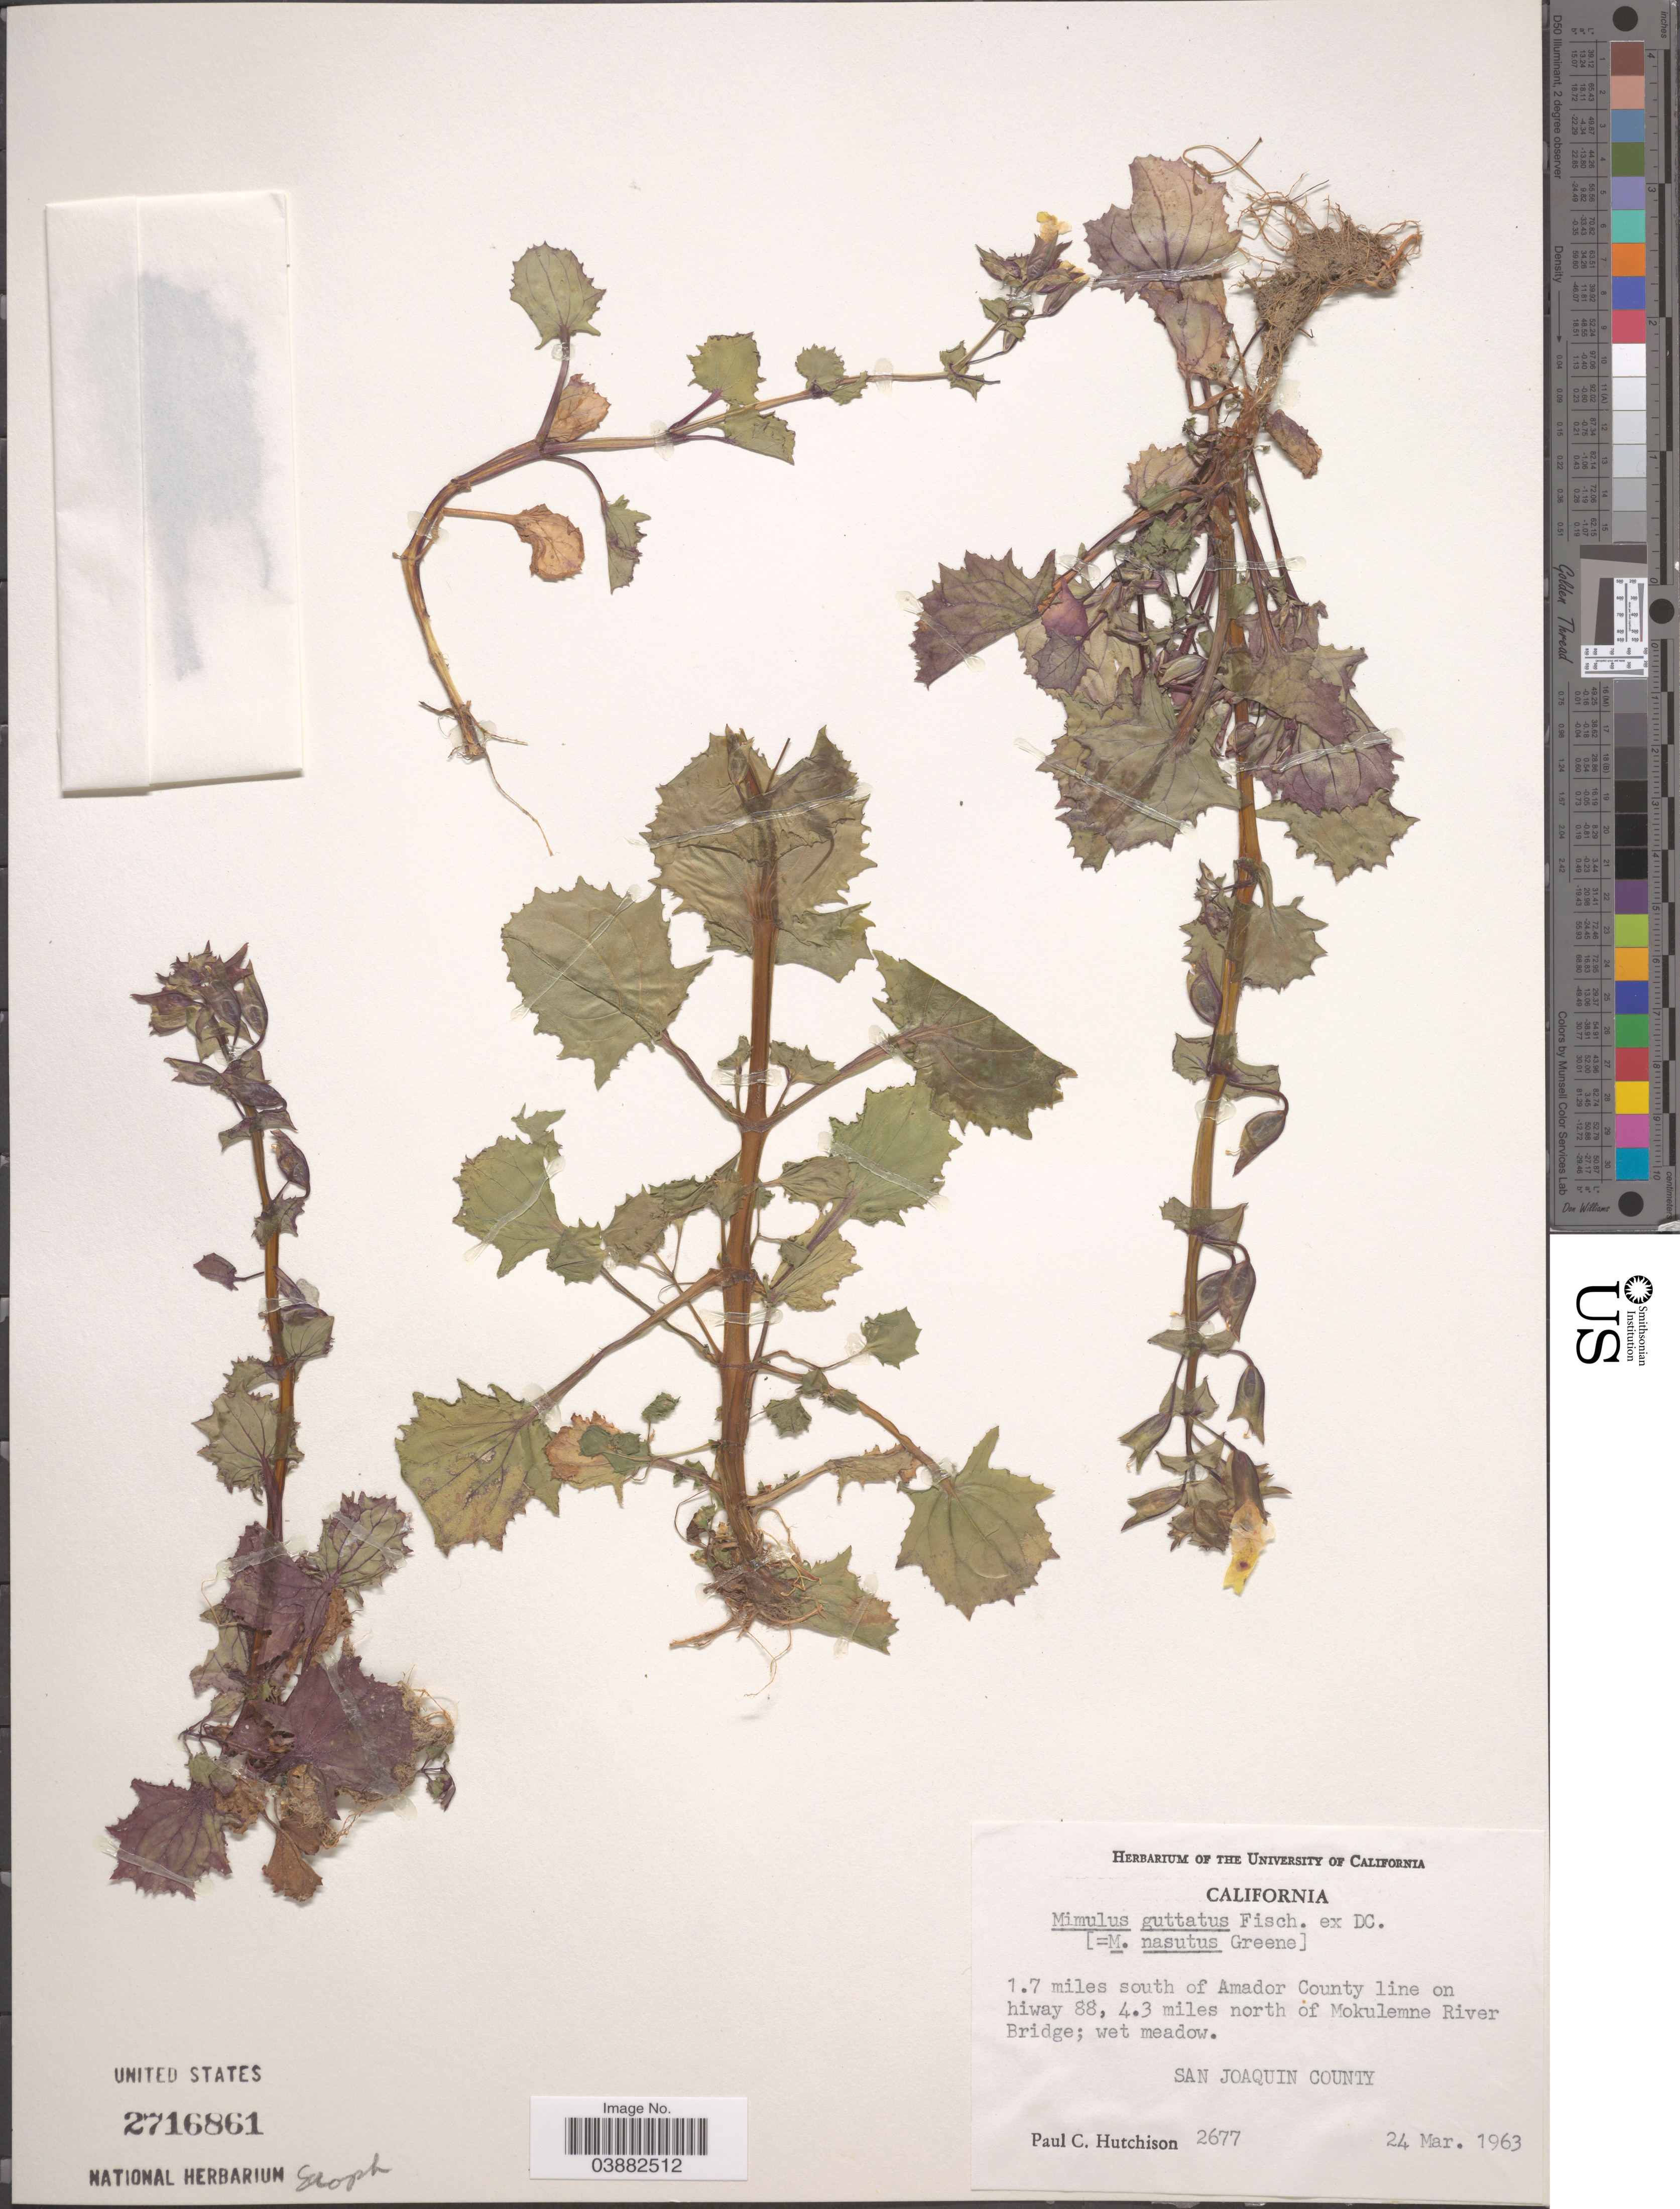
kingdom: Plantae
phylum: Tracheophyta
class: Magnoliopsida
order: Lamiales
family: Phrymaceae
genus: Mimulus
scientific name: Mimulus nasutus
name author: Greene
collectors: P. C. Hutchison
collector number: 2677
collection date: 1963-03-24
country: United States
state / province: California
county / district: San Joaquin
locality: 1.7 miles south of Amador County line on hiway 88, 4.3 miles north of Mokulemne River Bridge. San Joaquin County.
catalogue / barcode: US 2716861